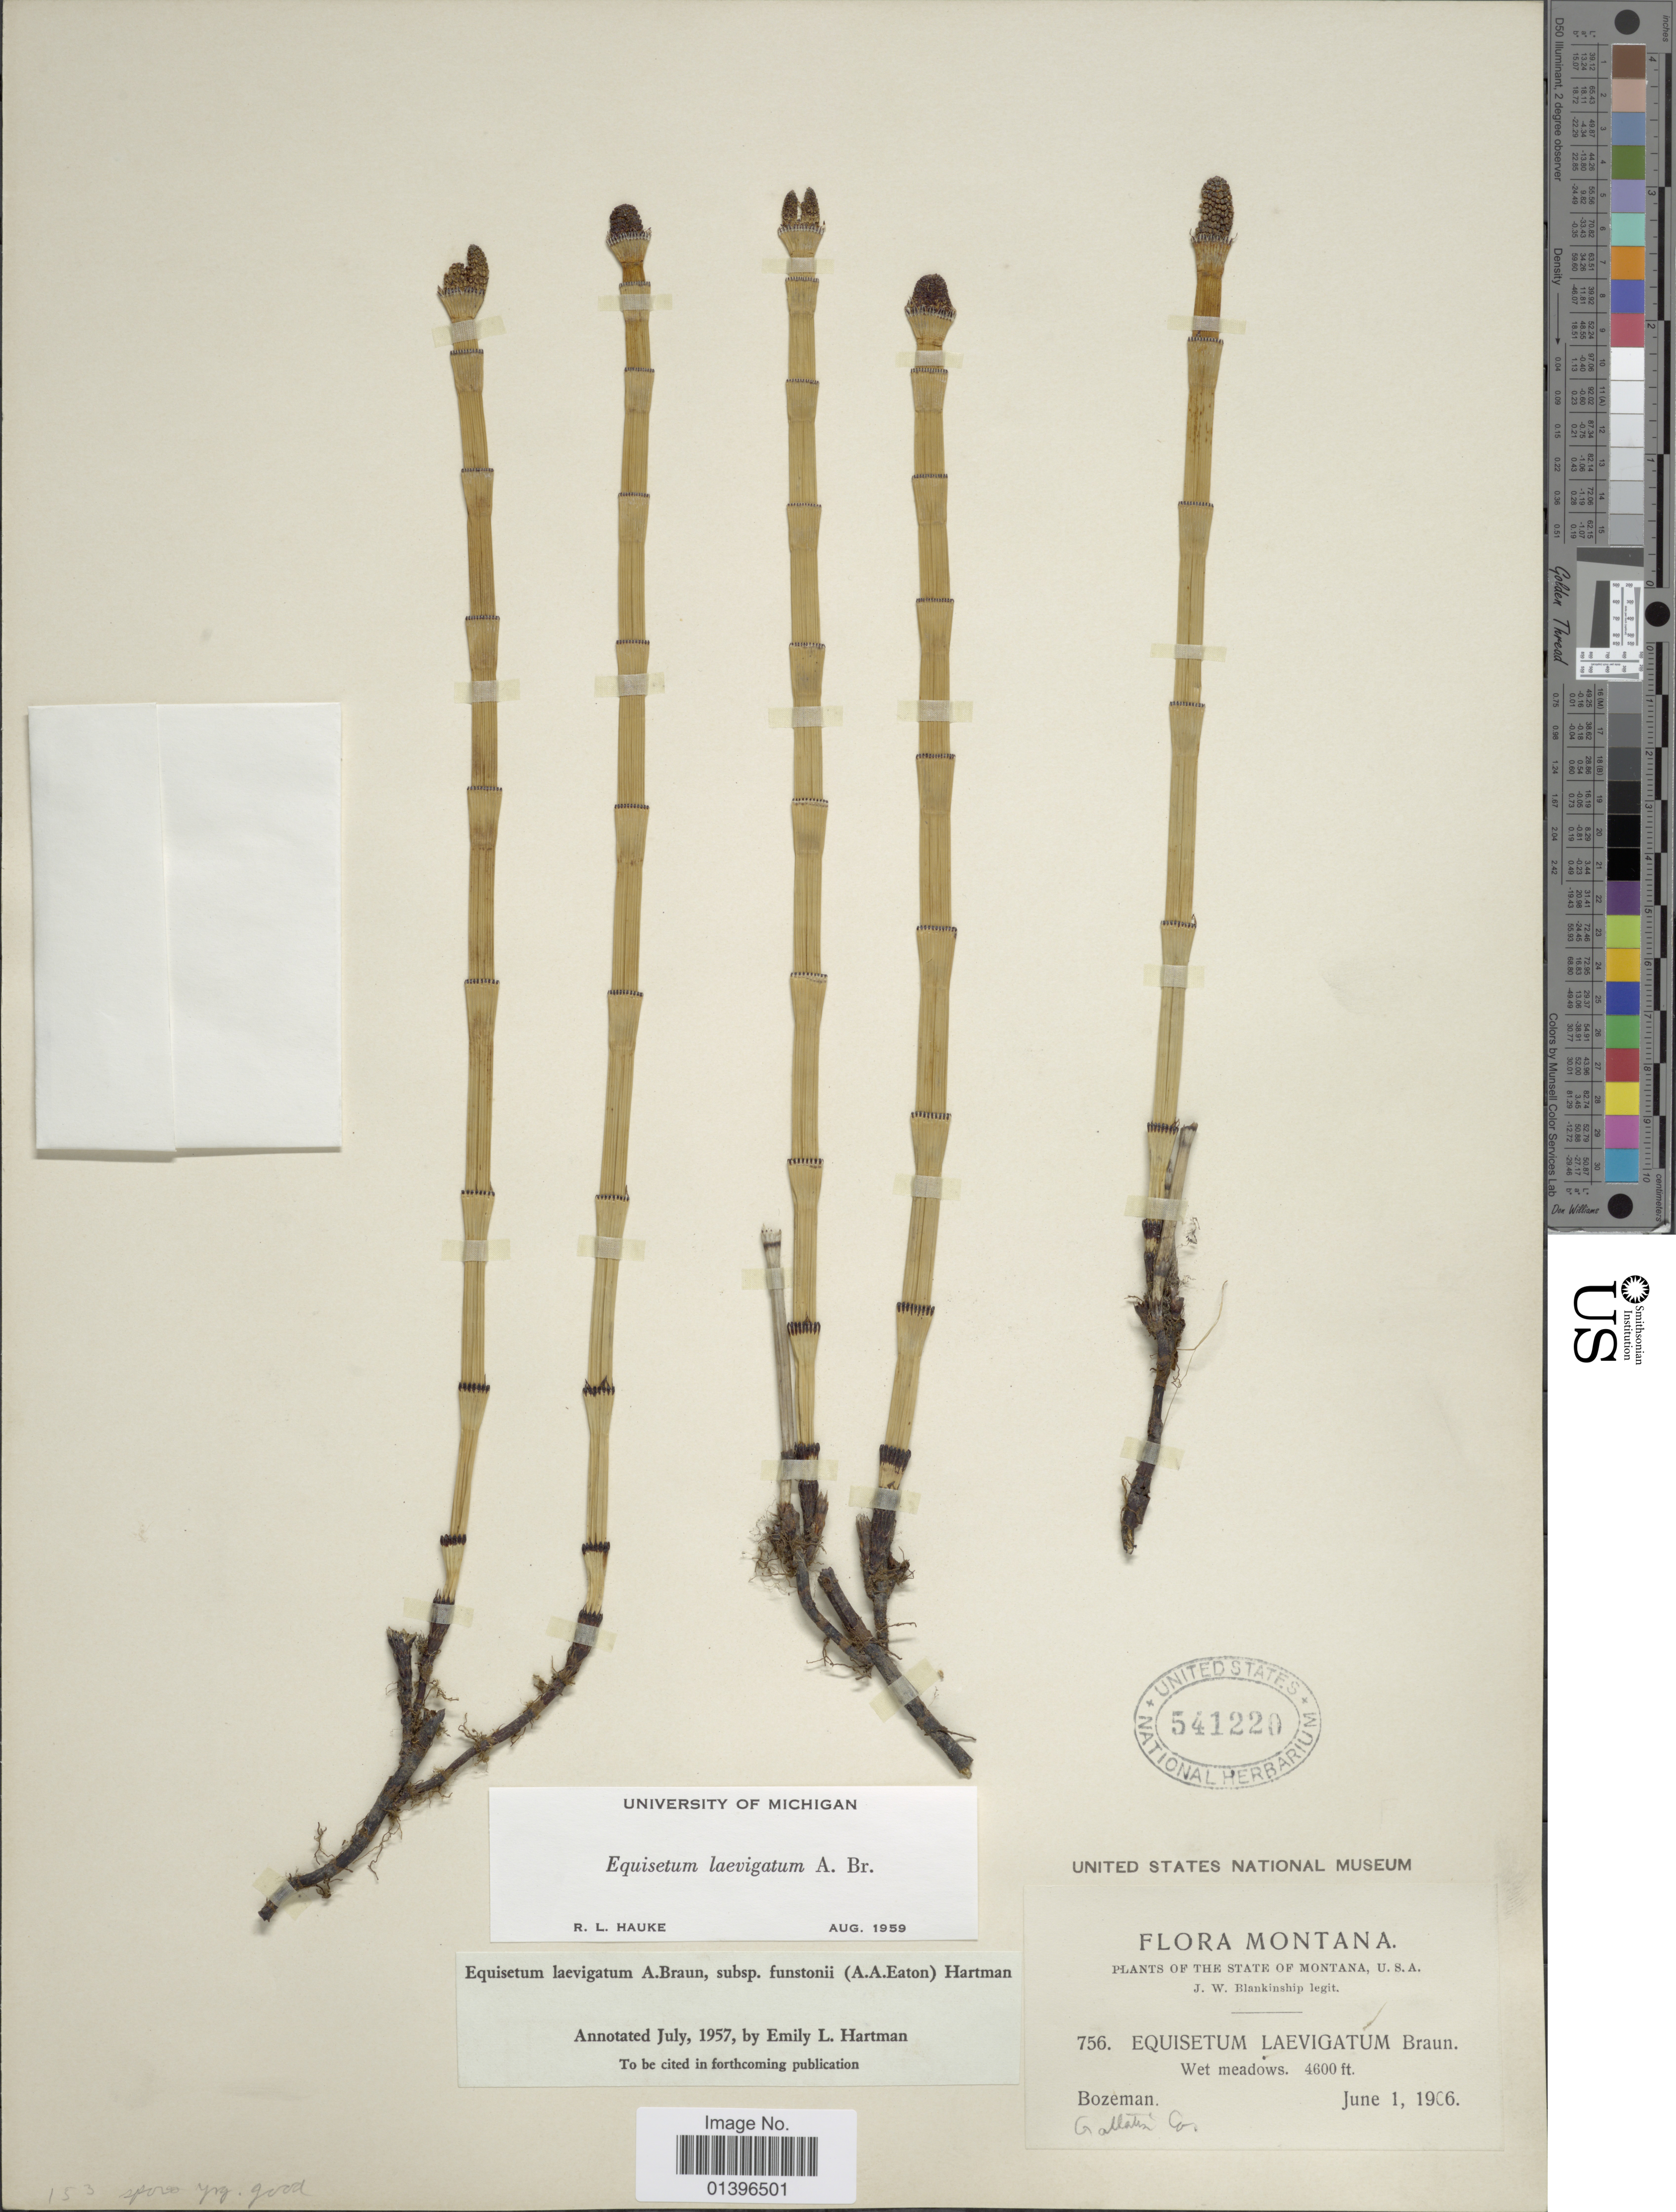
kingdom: Plantae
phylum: Tracheophyta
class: Polypodiopsida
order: Equisetales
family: Equisetaceae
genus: Equisetum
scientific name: Equisetum laevigatum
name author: A. Braun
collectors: J. W. Blankinship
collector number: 756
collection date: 1906-06-01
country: United States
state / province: Montana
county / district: Gallatin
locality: Bozeman.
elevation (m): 1402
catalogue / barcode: US 541220